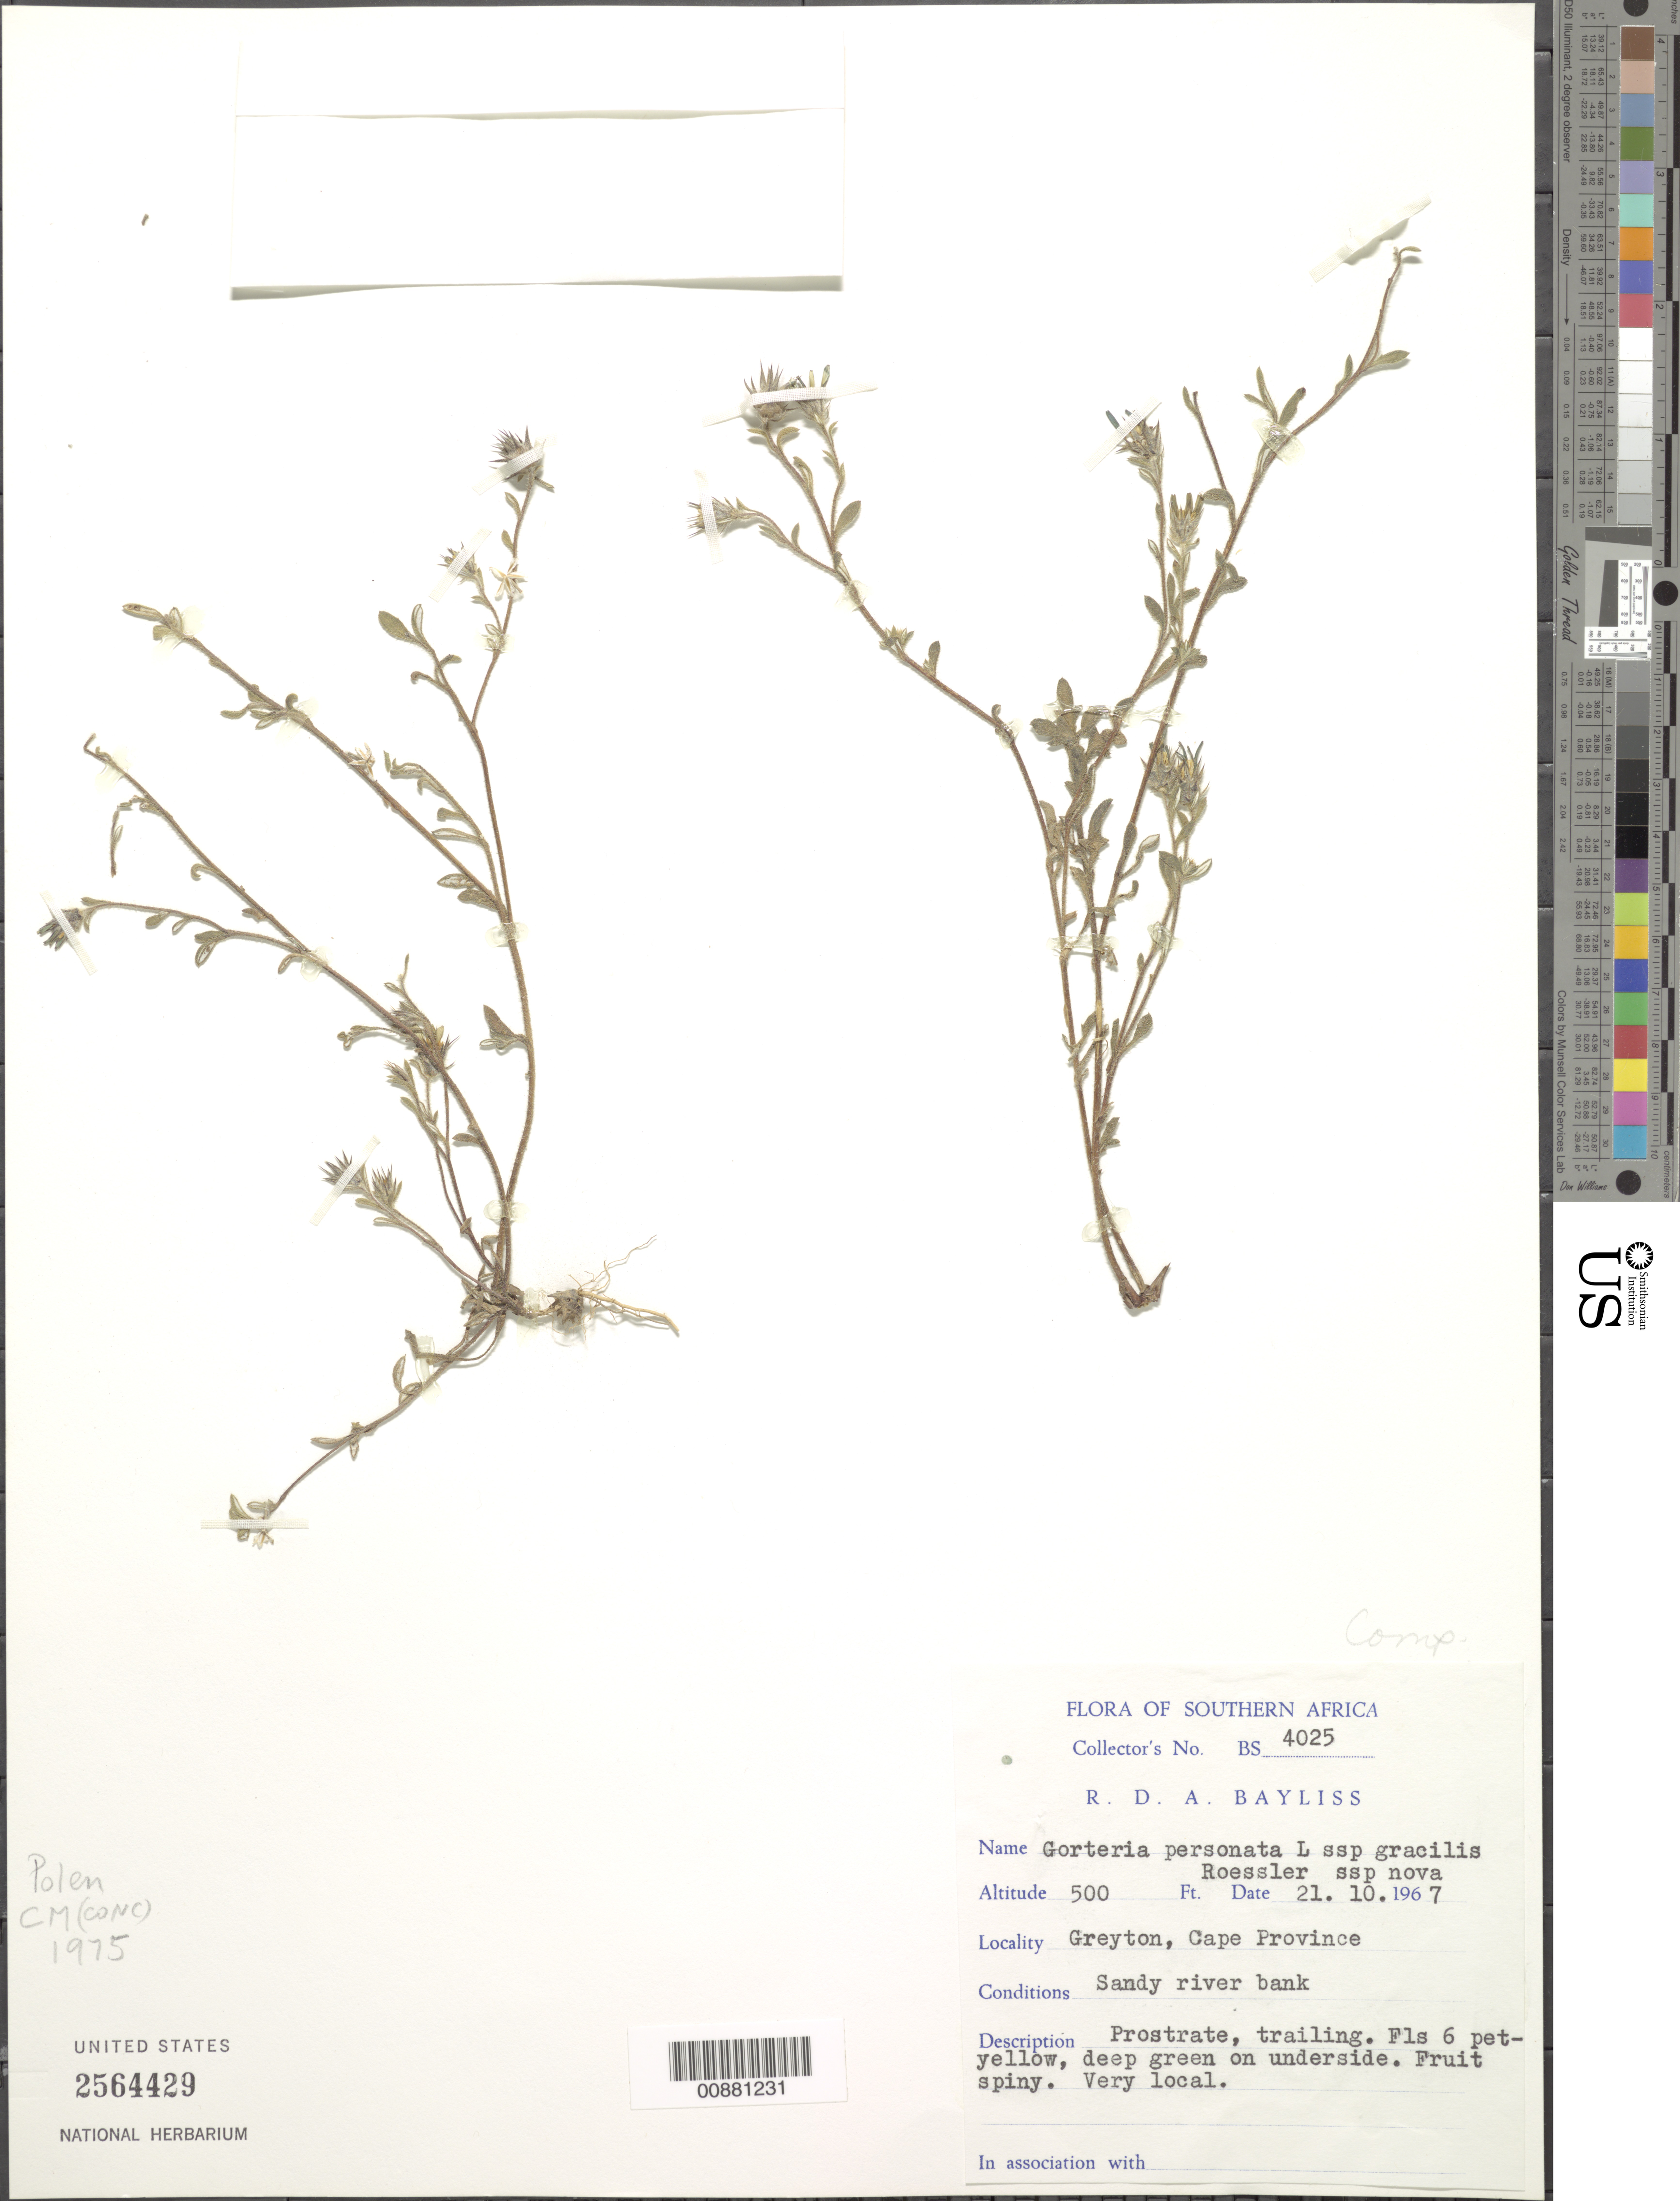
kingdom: Plantae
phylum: Tracheophyta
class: Magnoliopsida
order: Asterales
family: Asteraceae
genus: Gorteria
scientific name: Gorteria personata subsp. gracilis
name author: Roessler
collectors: E. Werdermann & H. Oberdieck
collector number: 539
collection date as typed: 11 October 1958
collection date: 1958-10-11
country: South Africa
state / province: Northern Cape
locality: Namaqualand; zwischen Springbok un Steinkopf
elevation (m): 1000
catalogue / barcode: US 2564429